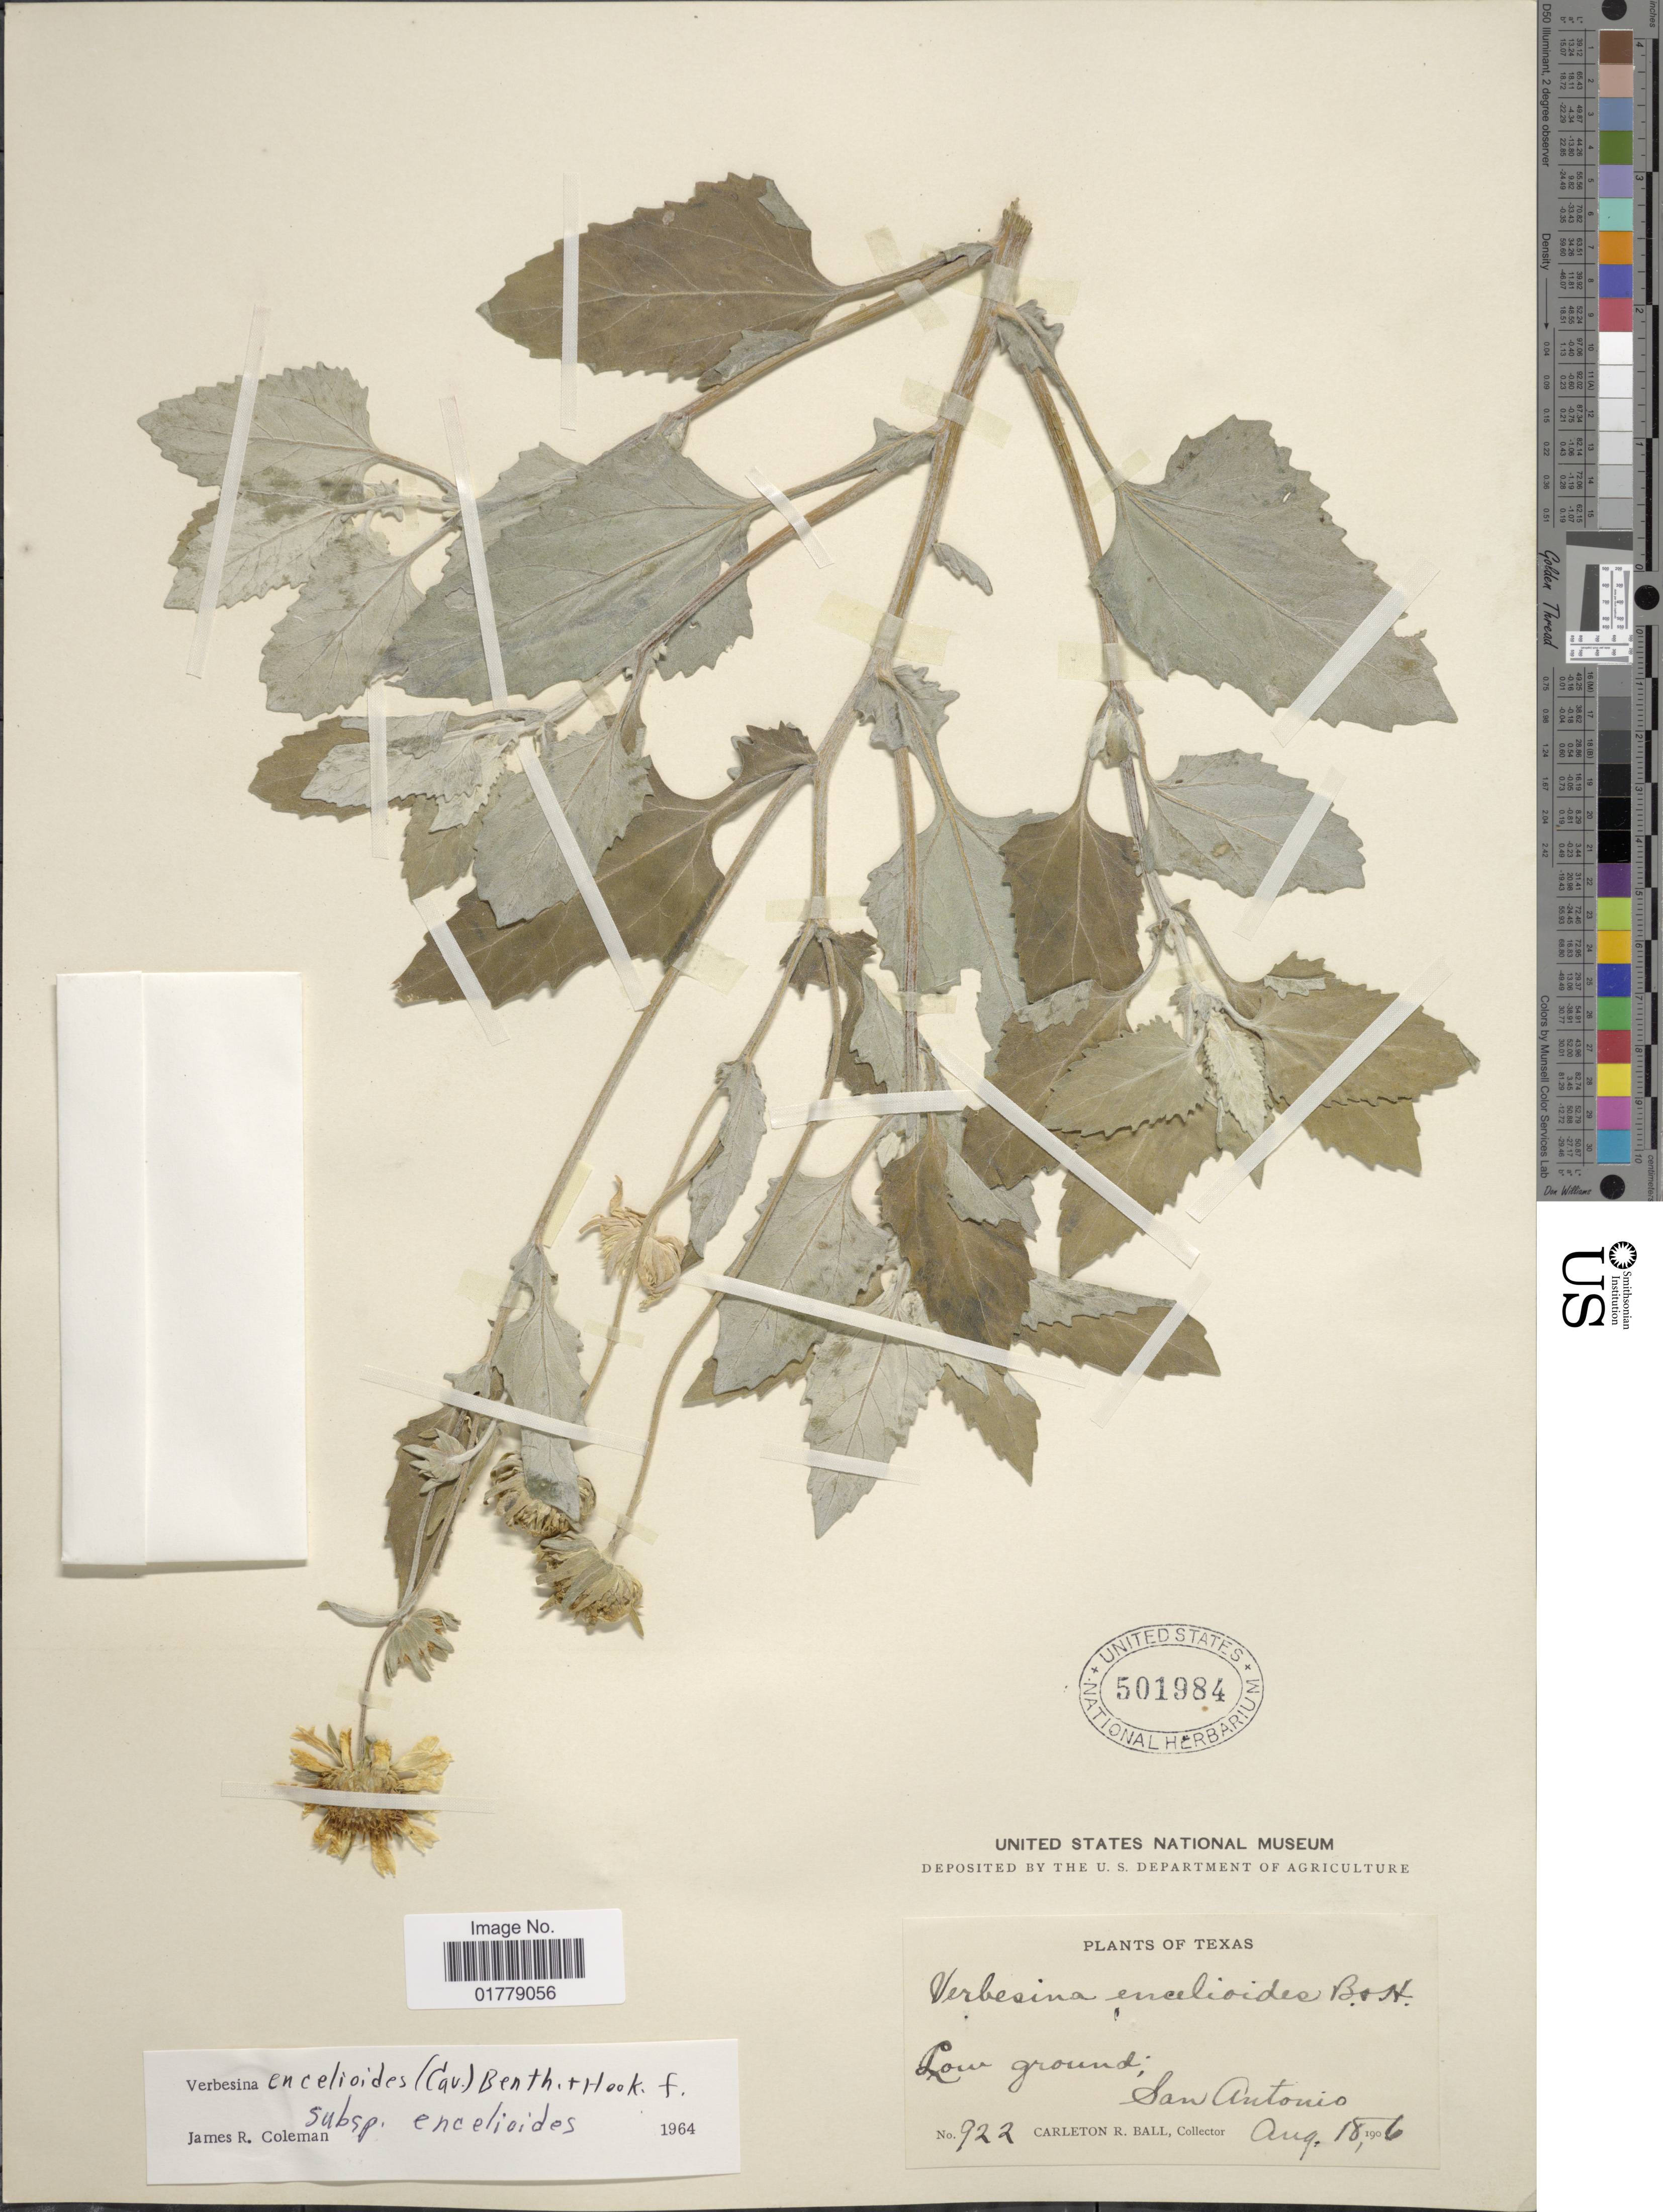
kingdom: Plantae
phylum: Tracheophyta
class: Magnoliopsida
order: Asterales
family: Asteraceae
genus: Verbesina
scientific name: Verbesina encelioides subsp. encelioides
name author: (Cav.) Benth. & Hook.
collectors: C. R. Ball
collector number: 922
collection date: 1906-08-18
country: United States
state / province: Texas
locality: Low ground, San Antonio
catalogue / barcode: US 501984